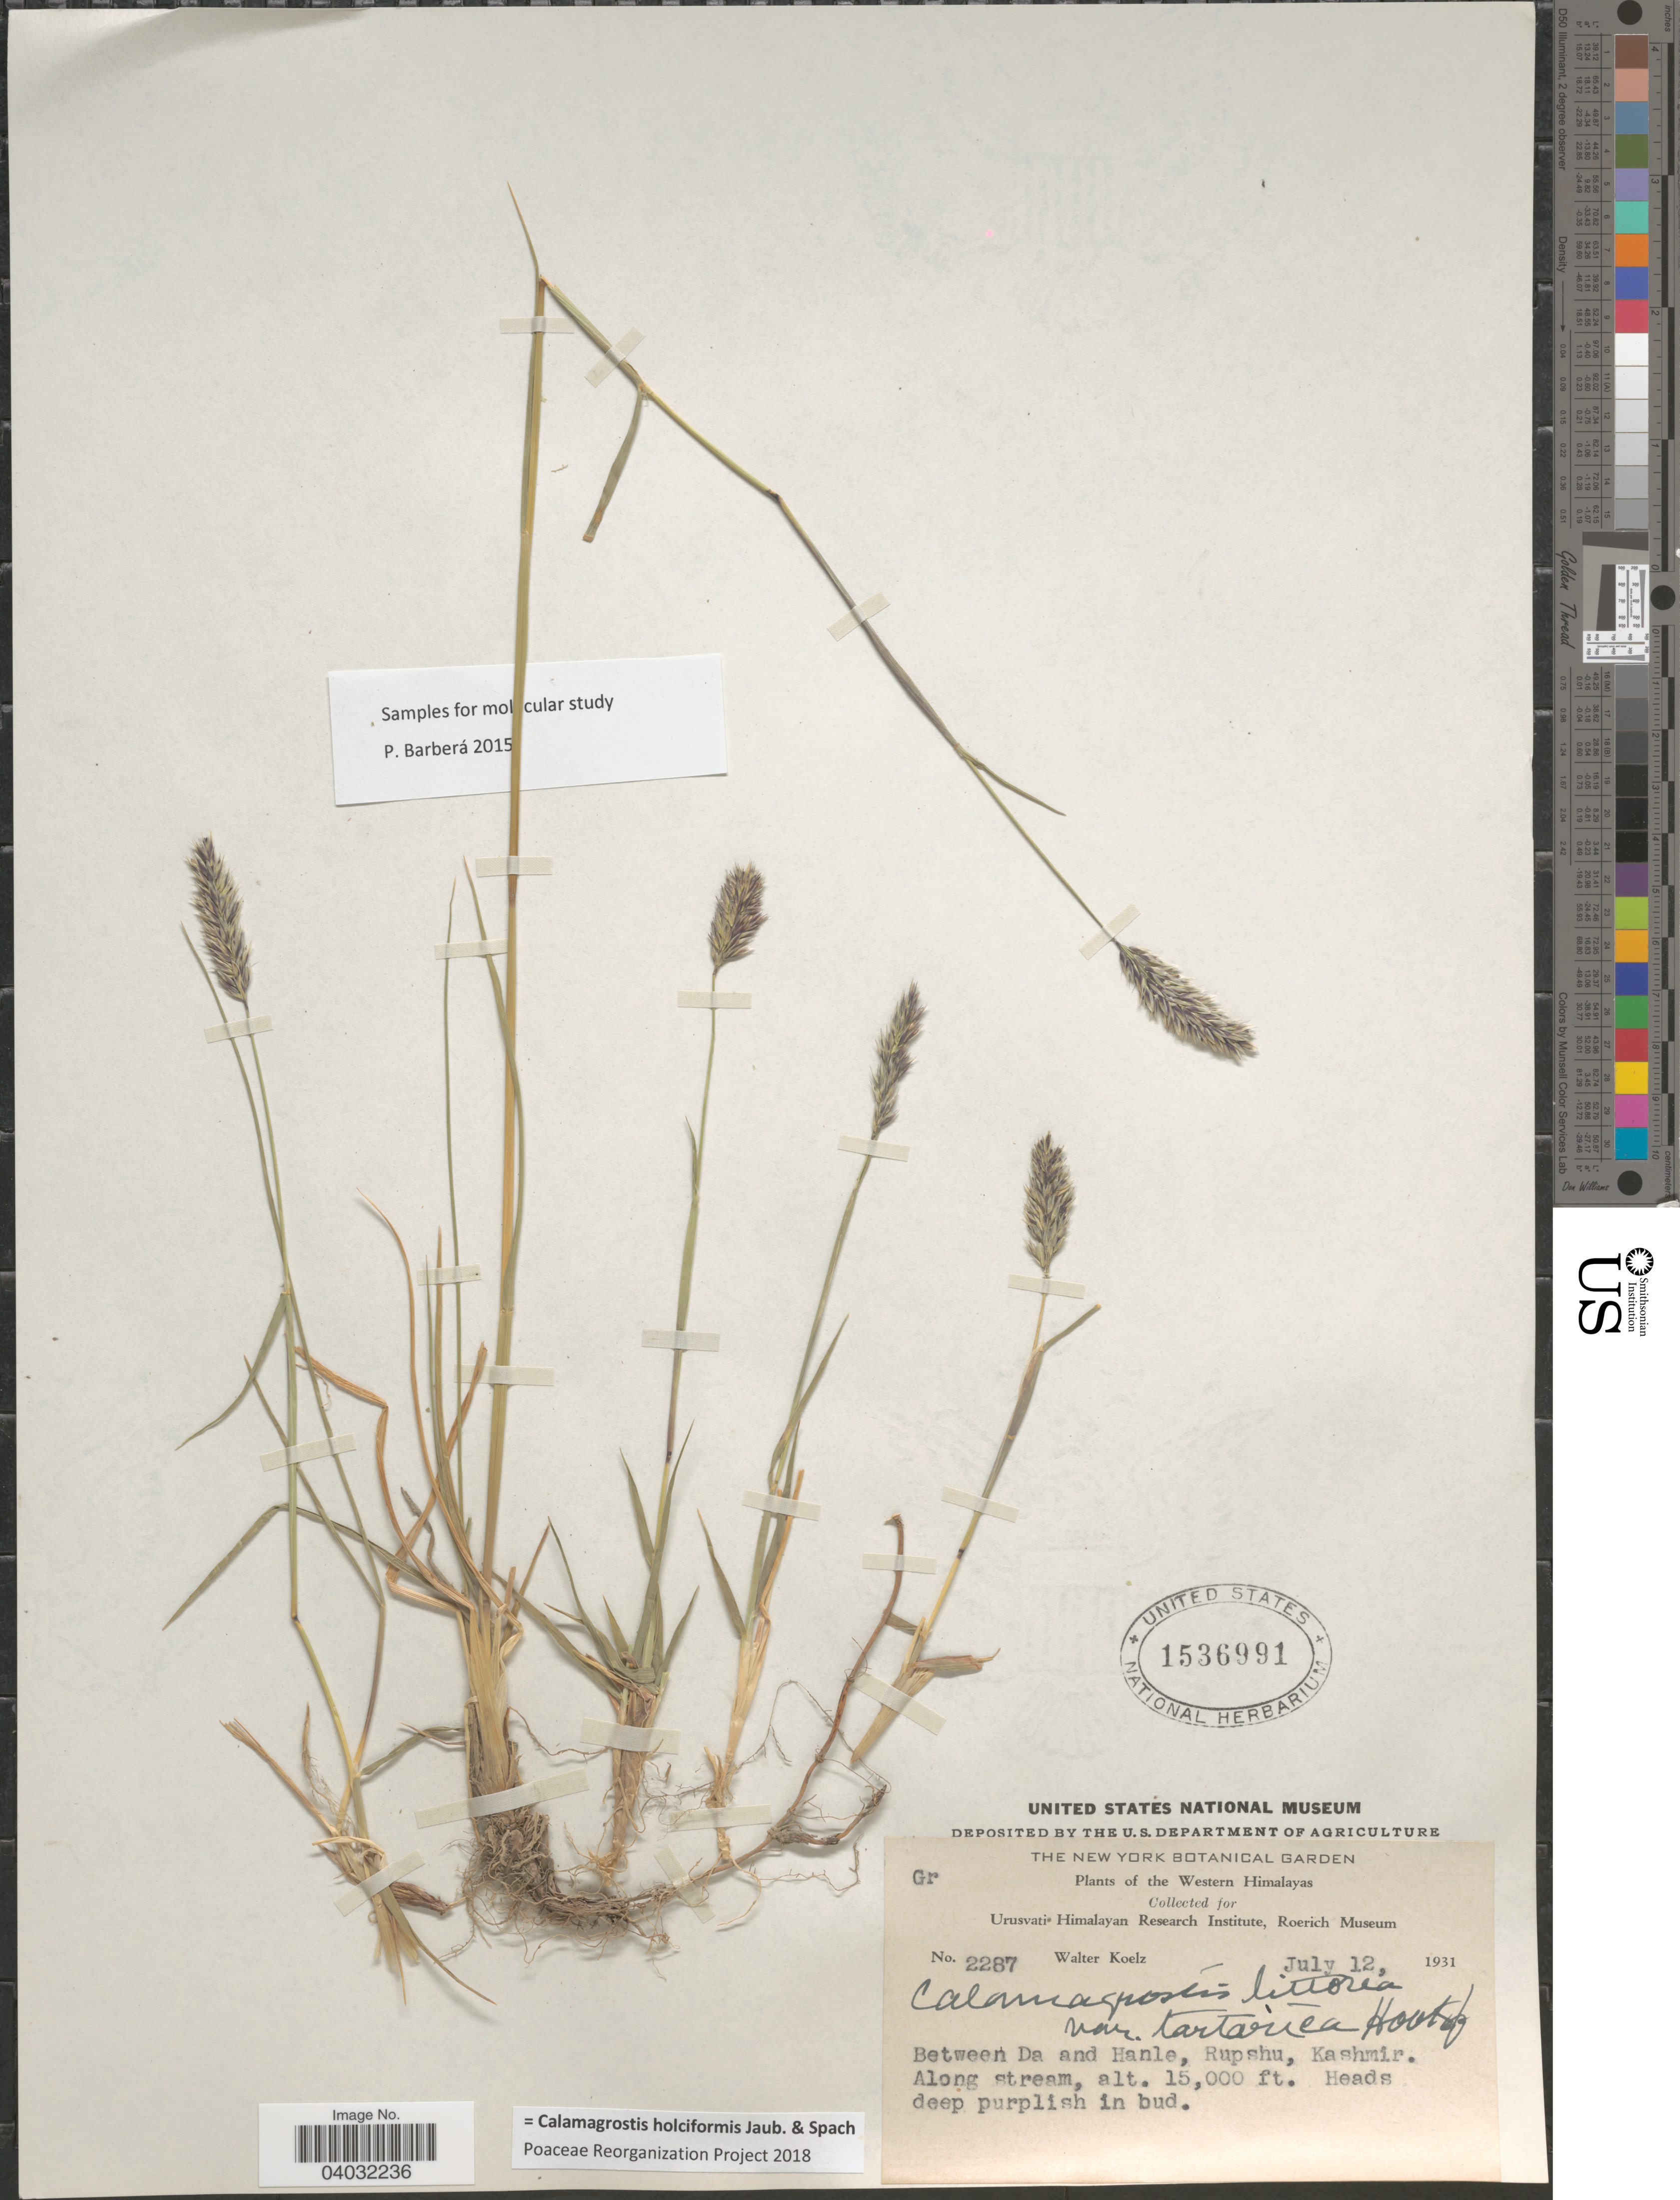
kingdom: Plantae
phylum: Tracheophyta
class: Liliopsida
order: Poales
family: Poaceae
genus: Calamagrostis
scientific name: Calamagrostis holciformis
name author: Jaub. & Spach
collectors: W. N. Koelz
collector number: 2287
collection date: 1931-07-12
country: India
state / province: Jammu and Kashmir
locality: The Western Himalayas. Between Da and Hanle, Rupshu, Kashmir.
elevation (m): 4572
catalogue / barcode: US 1536991